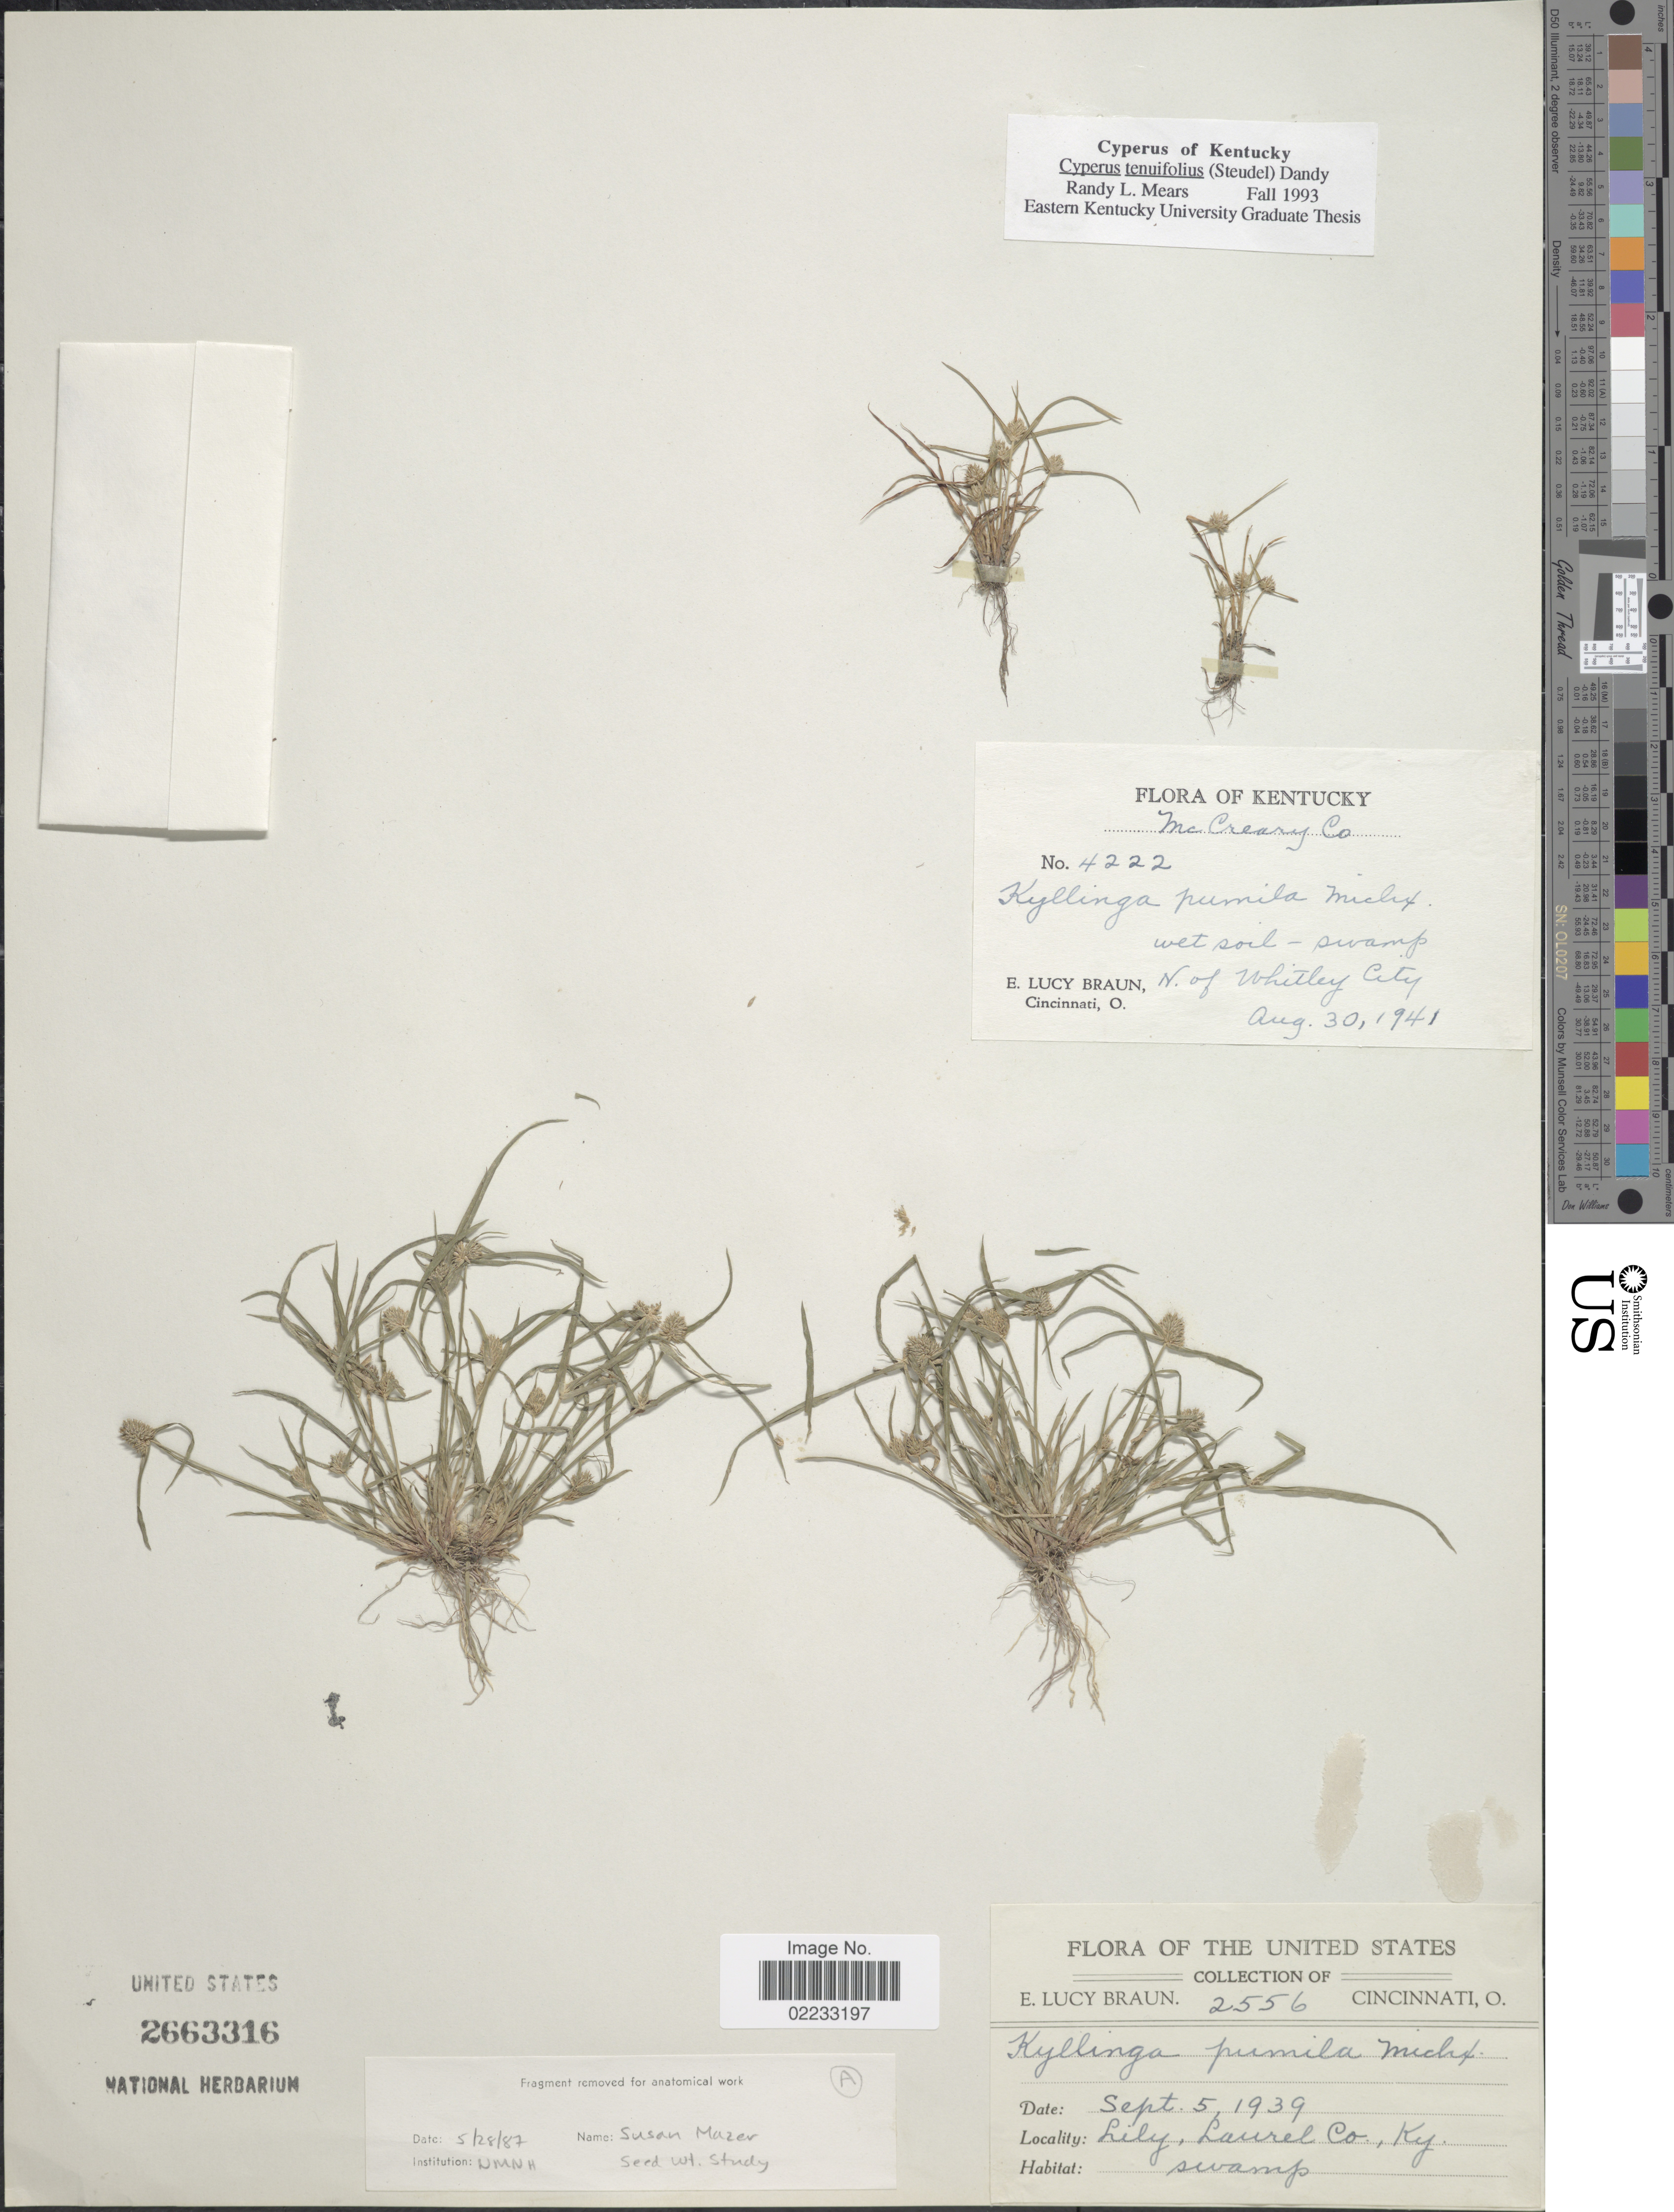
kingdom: Plantae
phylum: Tracheophyta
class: Liliopsida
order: Poales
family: Cyperaceae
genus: Cyperus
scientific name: Cyperus hortensis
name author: (Salzm. ex Steud.) Dorr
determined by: Strong, Mark T., (BOT), Smithsonian Institution - National Museum of Natural History (UNITED STATES)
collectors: E. L. Braun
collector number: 4222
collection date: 1941-08-30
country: United States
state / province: Kentucky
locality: McCreary Co., wet soil-swamp, N. of Whitley City.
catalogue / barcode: US 2663316-2